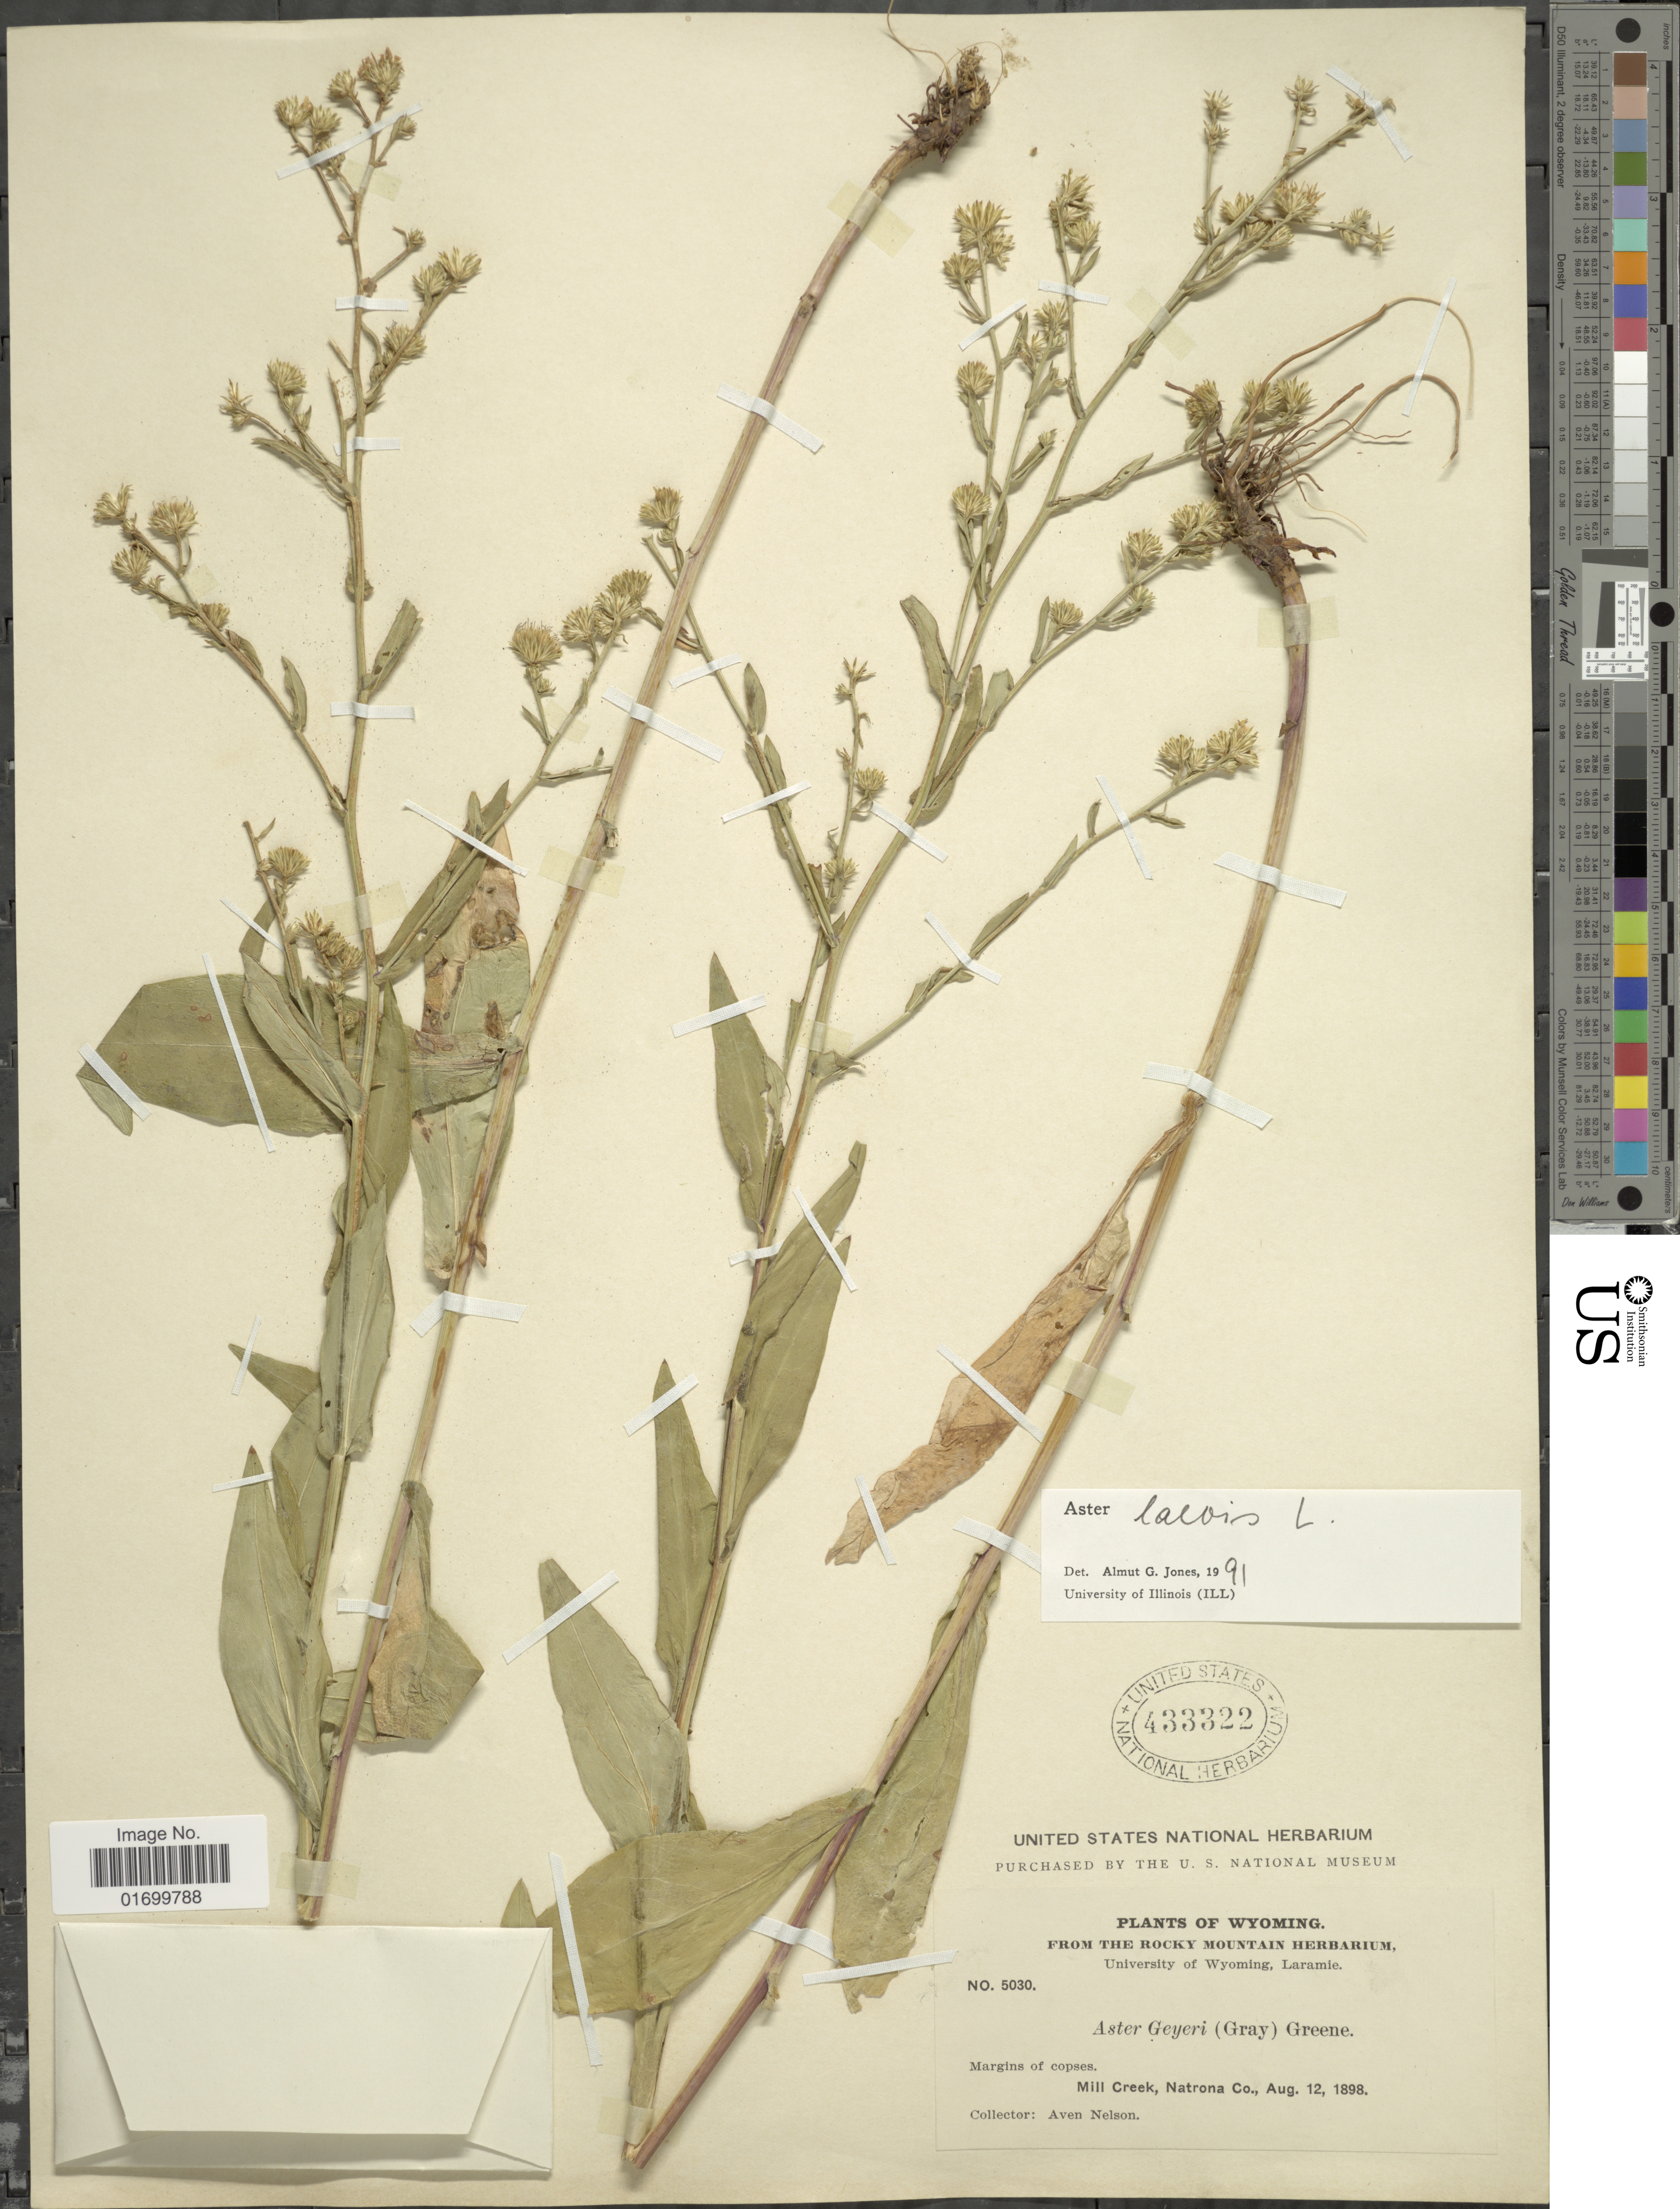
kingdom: Plantae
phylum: Tracheophyta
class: Magnoliopsida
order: Asterales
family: Asteraceae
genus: Symphyotrichum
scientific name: Symphyotrichum laeve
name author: (L.) Á. Löve & D. Löve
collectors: A. Nelson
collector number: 5030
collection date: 1898-08-12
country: United States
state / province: Wyoming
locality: Margins of copses. Mill Creek, Natrona Co.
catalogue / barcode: US 433322